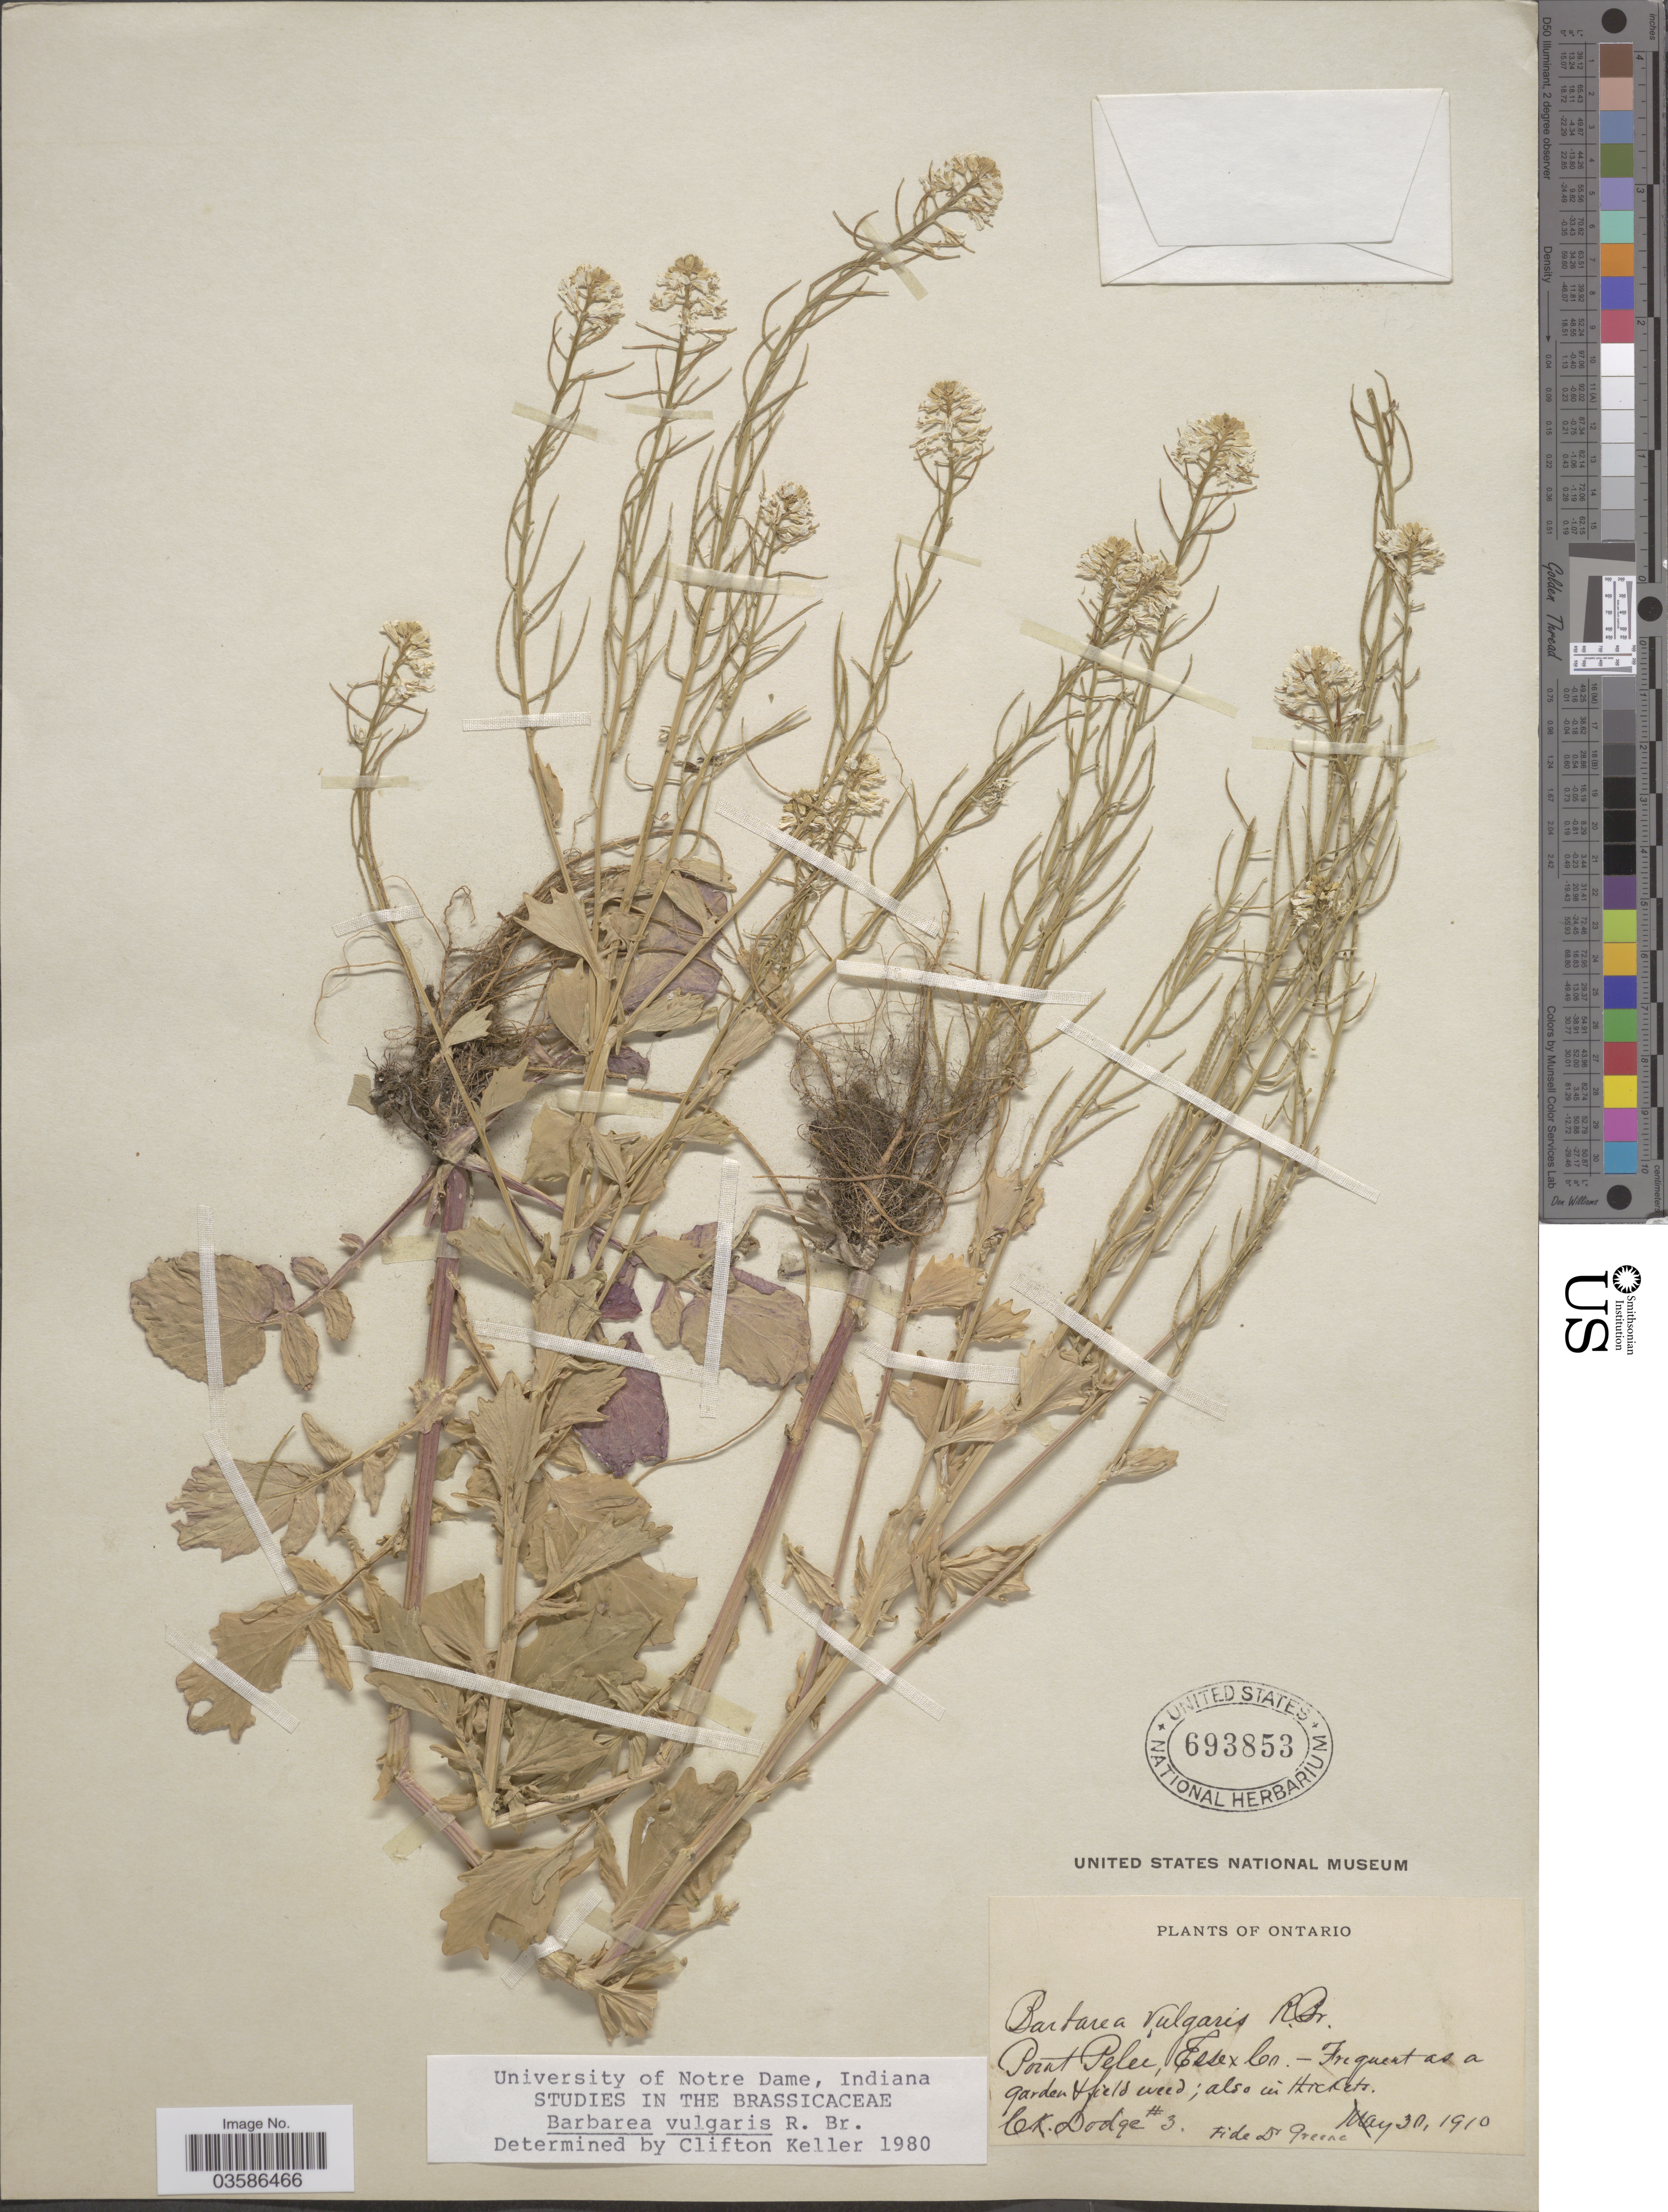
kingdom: Plantae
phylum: Tracheophyta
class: Magnoliopsida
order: Brassicales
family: Brassicaceae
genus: Barbarea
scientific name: Barbarea vulgaris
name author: W.T. Aiton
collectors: C. Dodge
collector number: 3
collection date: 1910-05-30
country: Canada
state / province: Ontario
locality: Point Pelee, Essex Co.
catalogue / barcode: US 693853